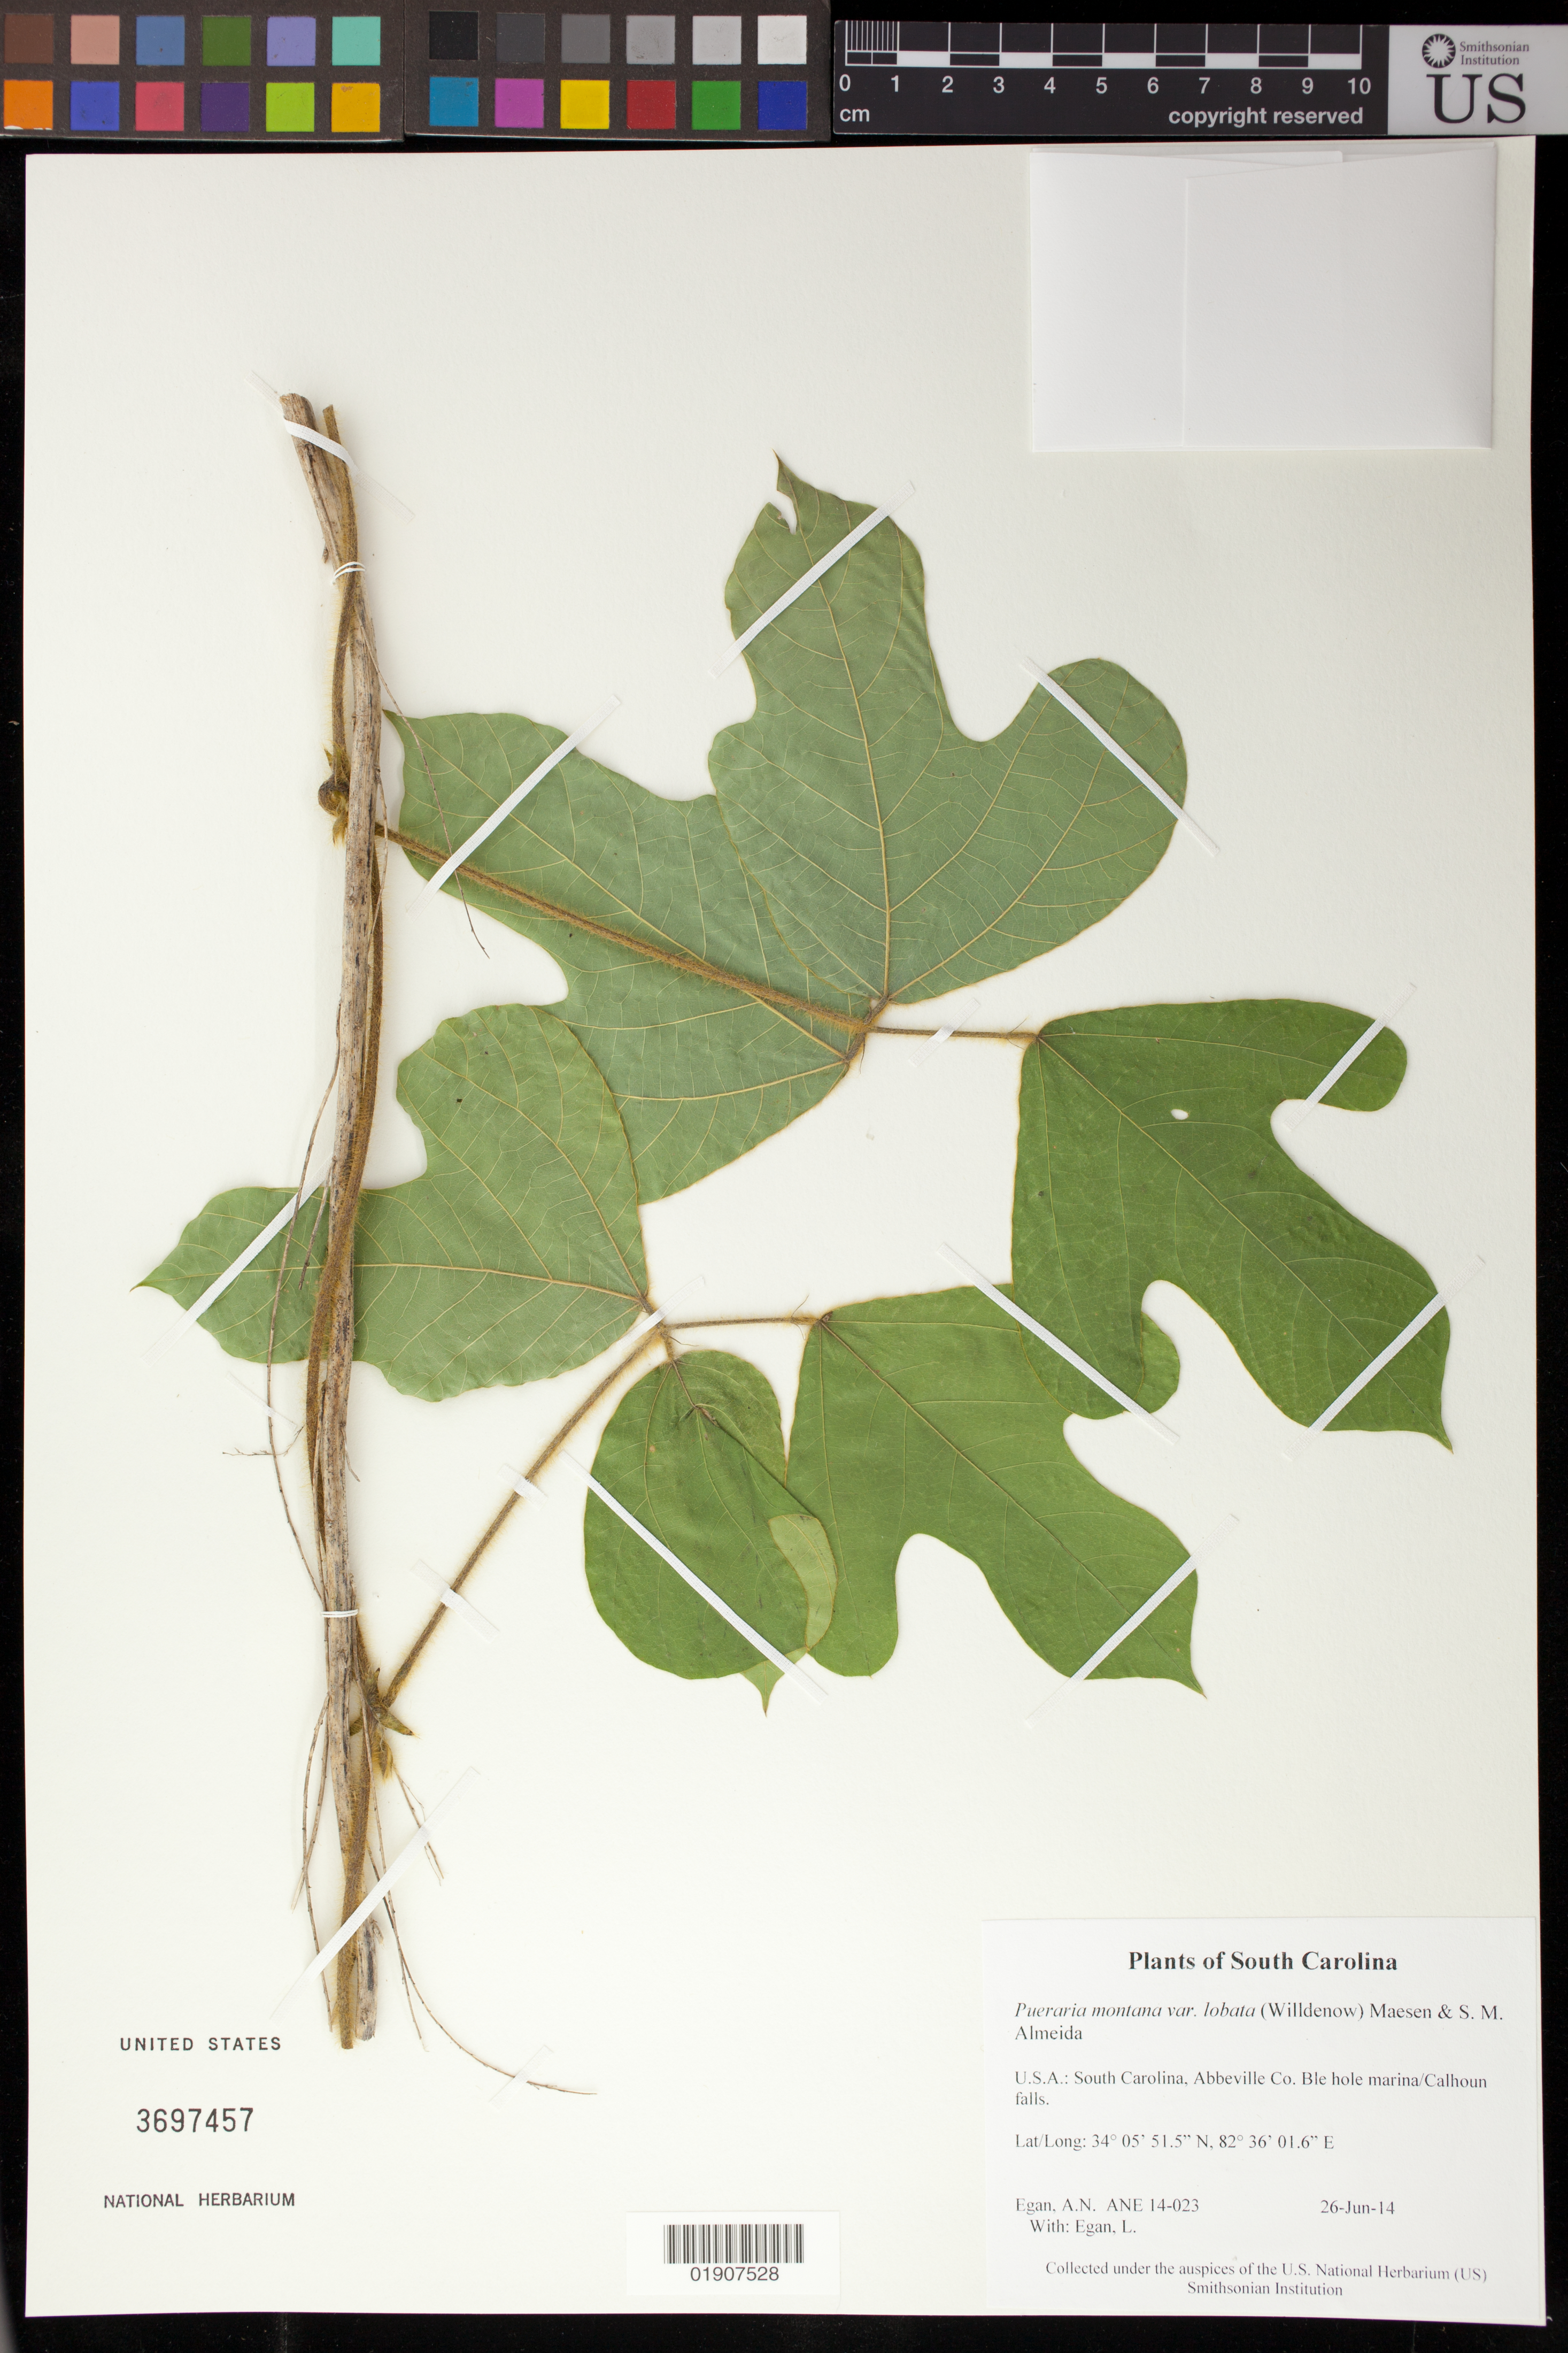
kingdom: Plantae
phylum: Tracheophyta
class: Magnoliopsida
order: Fabales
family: Fabaceae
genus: Pueraria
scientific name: Pueraria montana var. lobata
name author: (Willd.) Maesen & S.M. Almeida ex Sanjappa & Pradeep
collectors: A. N. Egan & L. Egan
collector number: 14-023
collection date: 2014-06-26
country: United States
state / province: South Carolina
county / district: Abbeville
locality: Ble hole marina/Calhoun falls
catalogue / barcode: US 3697457